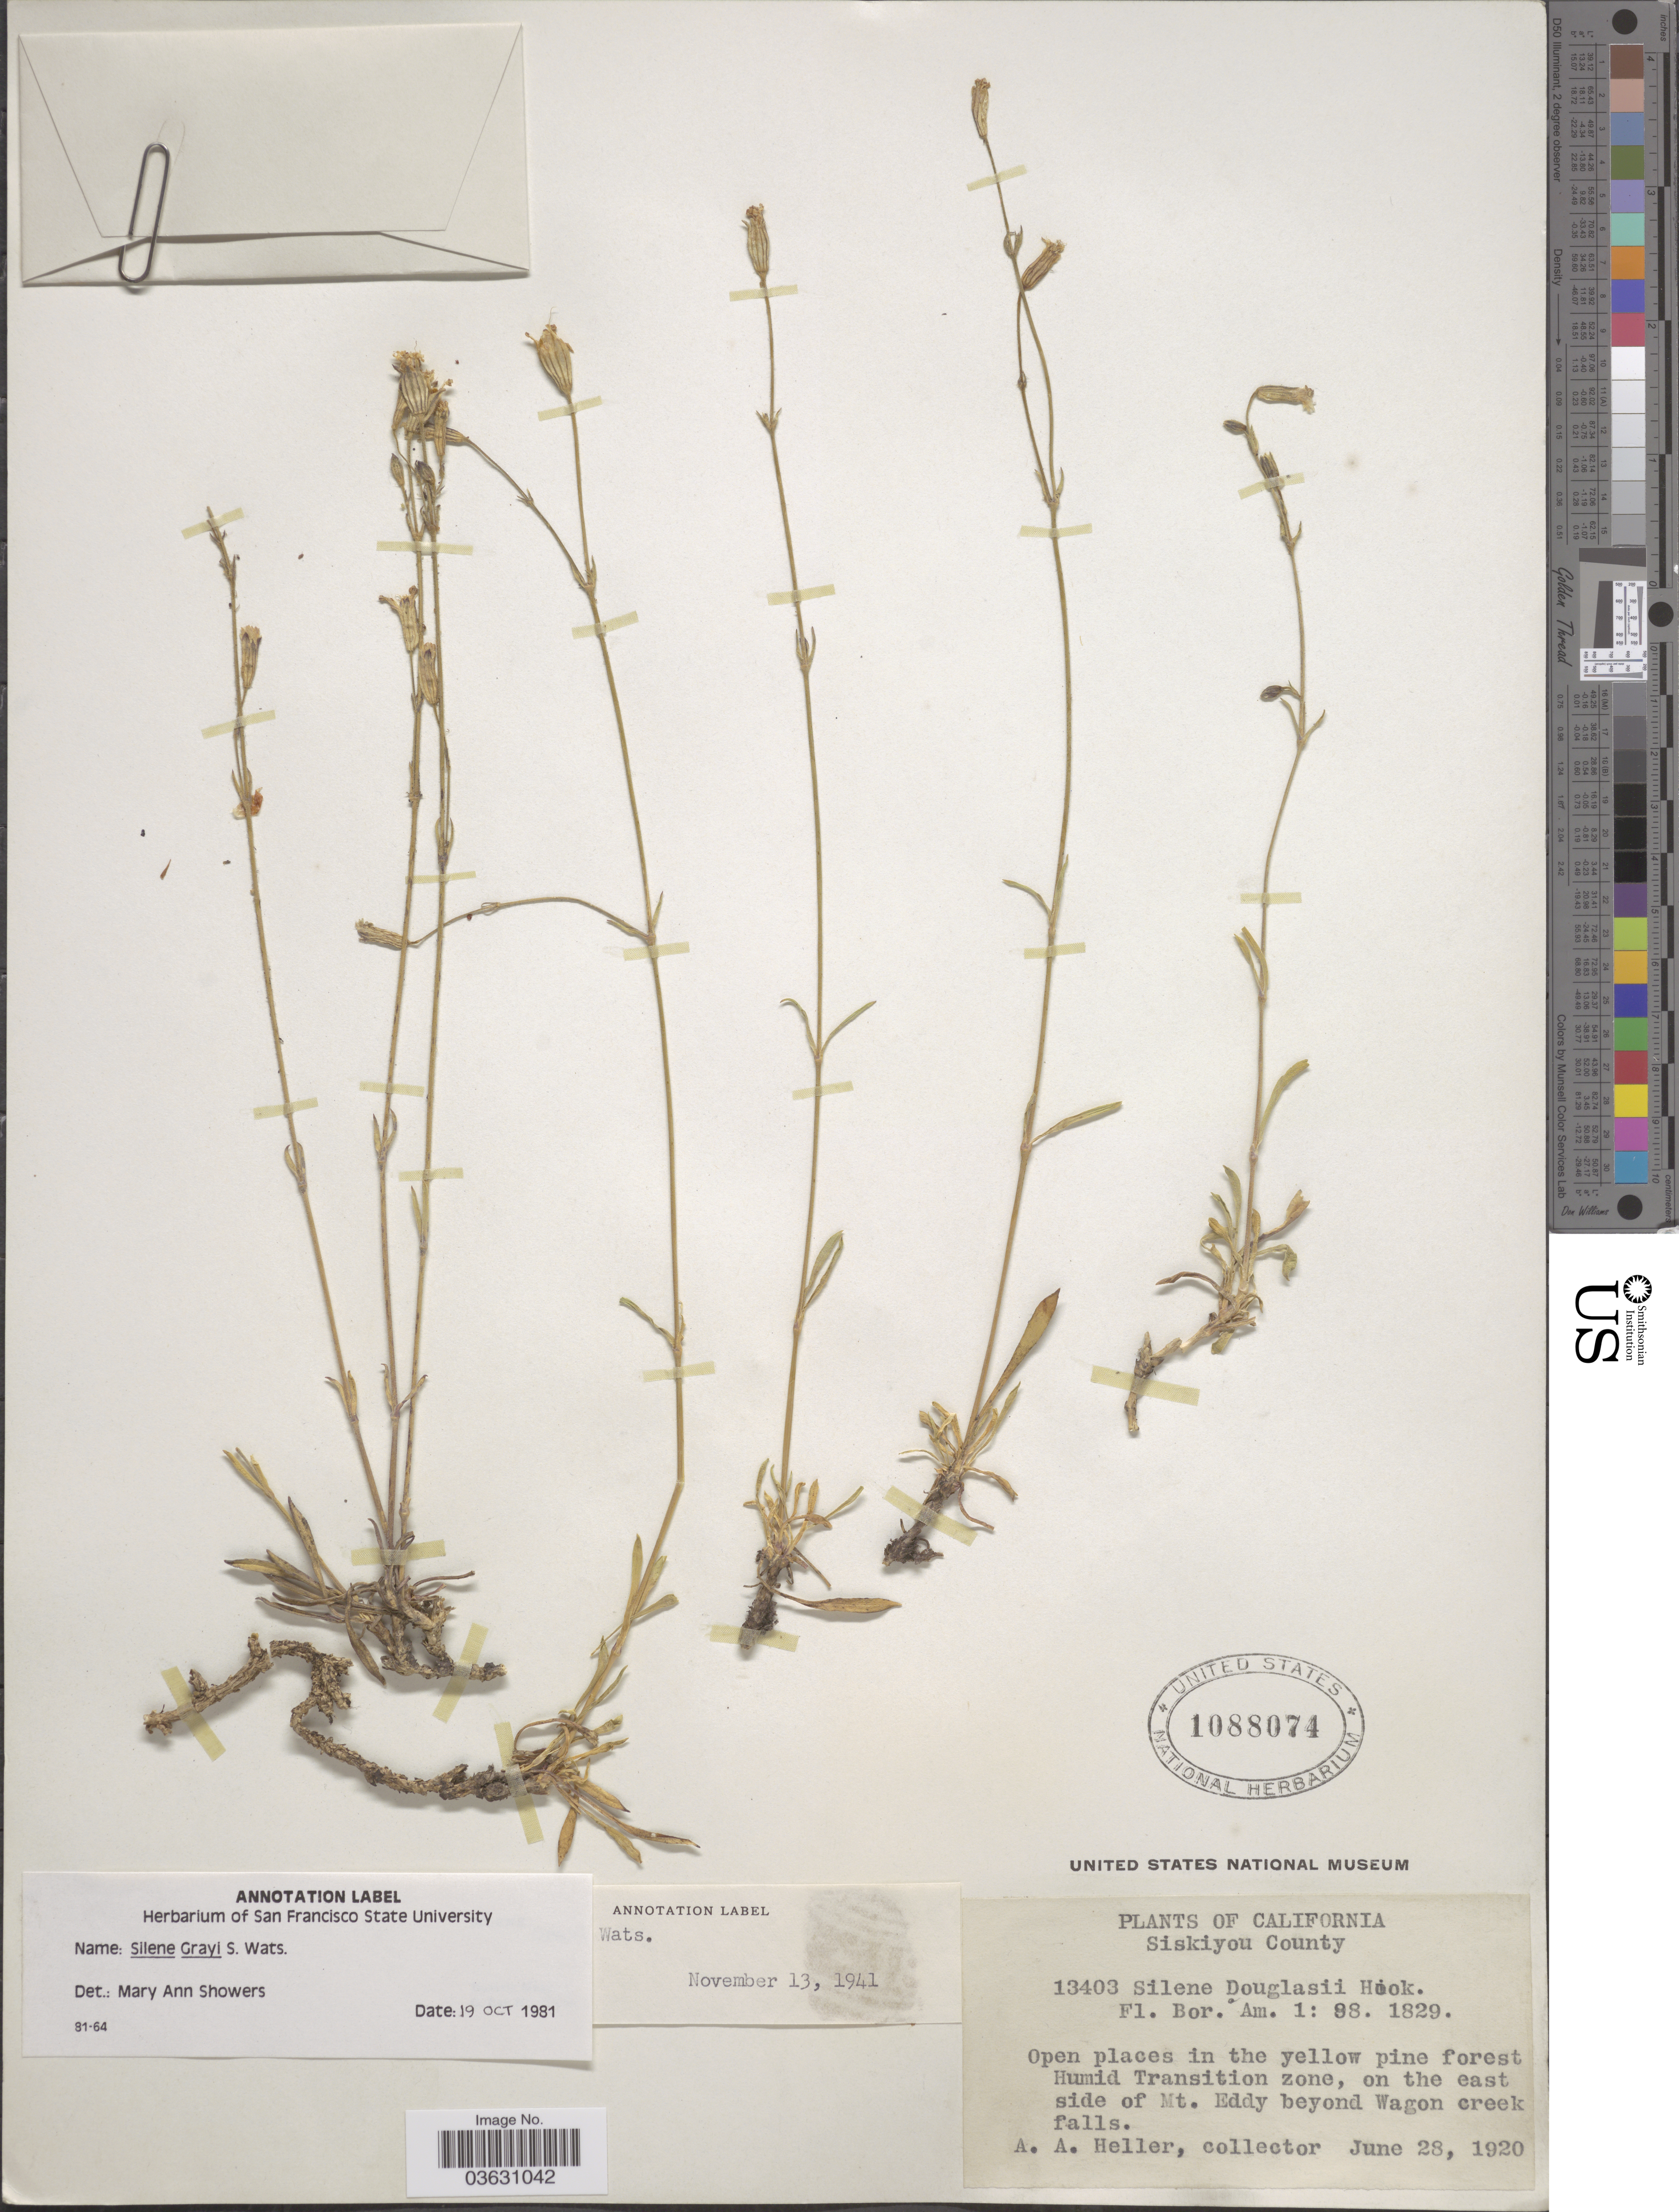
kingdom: Plantae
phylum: Tracheophyta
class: Magnoliopsida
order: Caryophyllales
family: Caryophyllaceae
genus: Silene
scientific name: Silene grayi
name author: S. Watson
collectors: A. A. Heller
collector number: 13403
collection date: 1920-06-28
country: United States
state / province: California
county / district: Siskiyou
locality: Siskiyou County. Open places in the yellow pine forest Humid Transition zone, on the east side of Mt. Eddy beyond Wagon creek falls.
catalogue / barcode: US 1088074